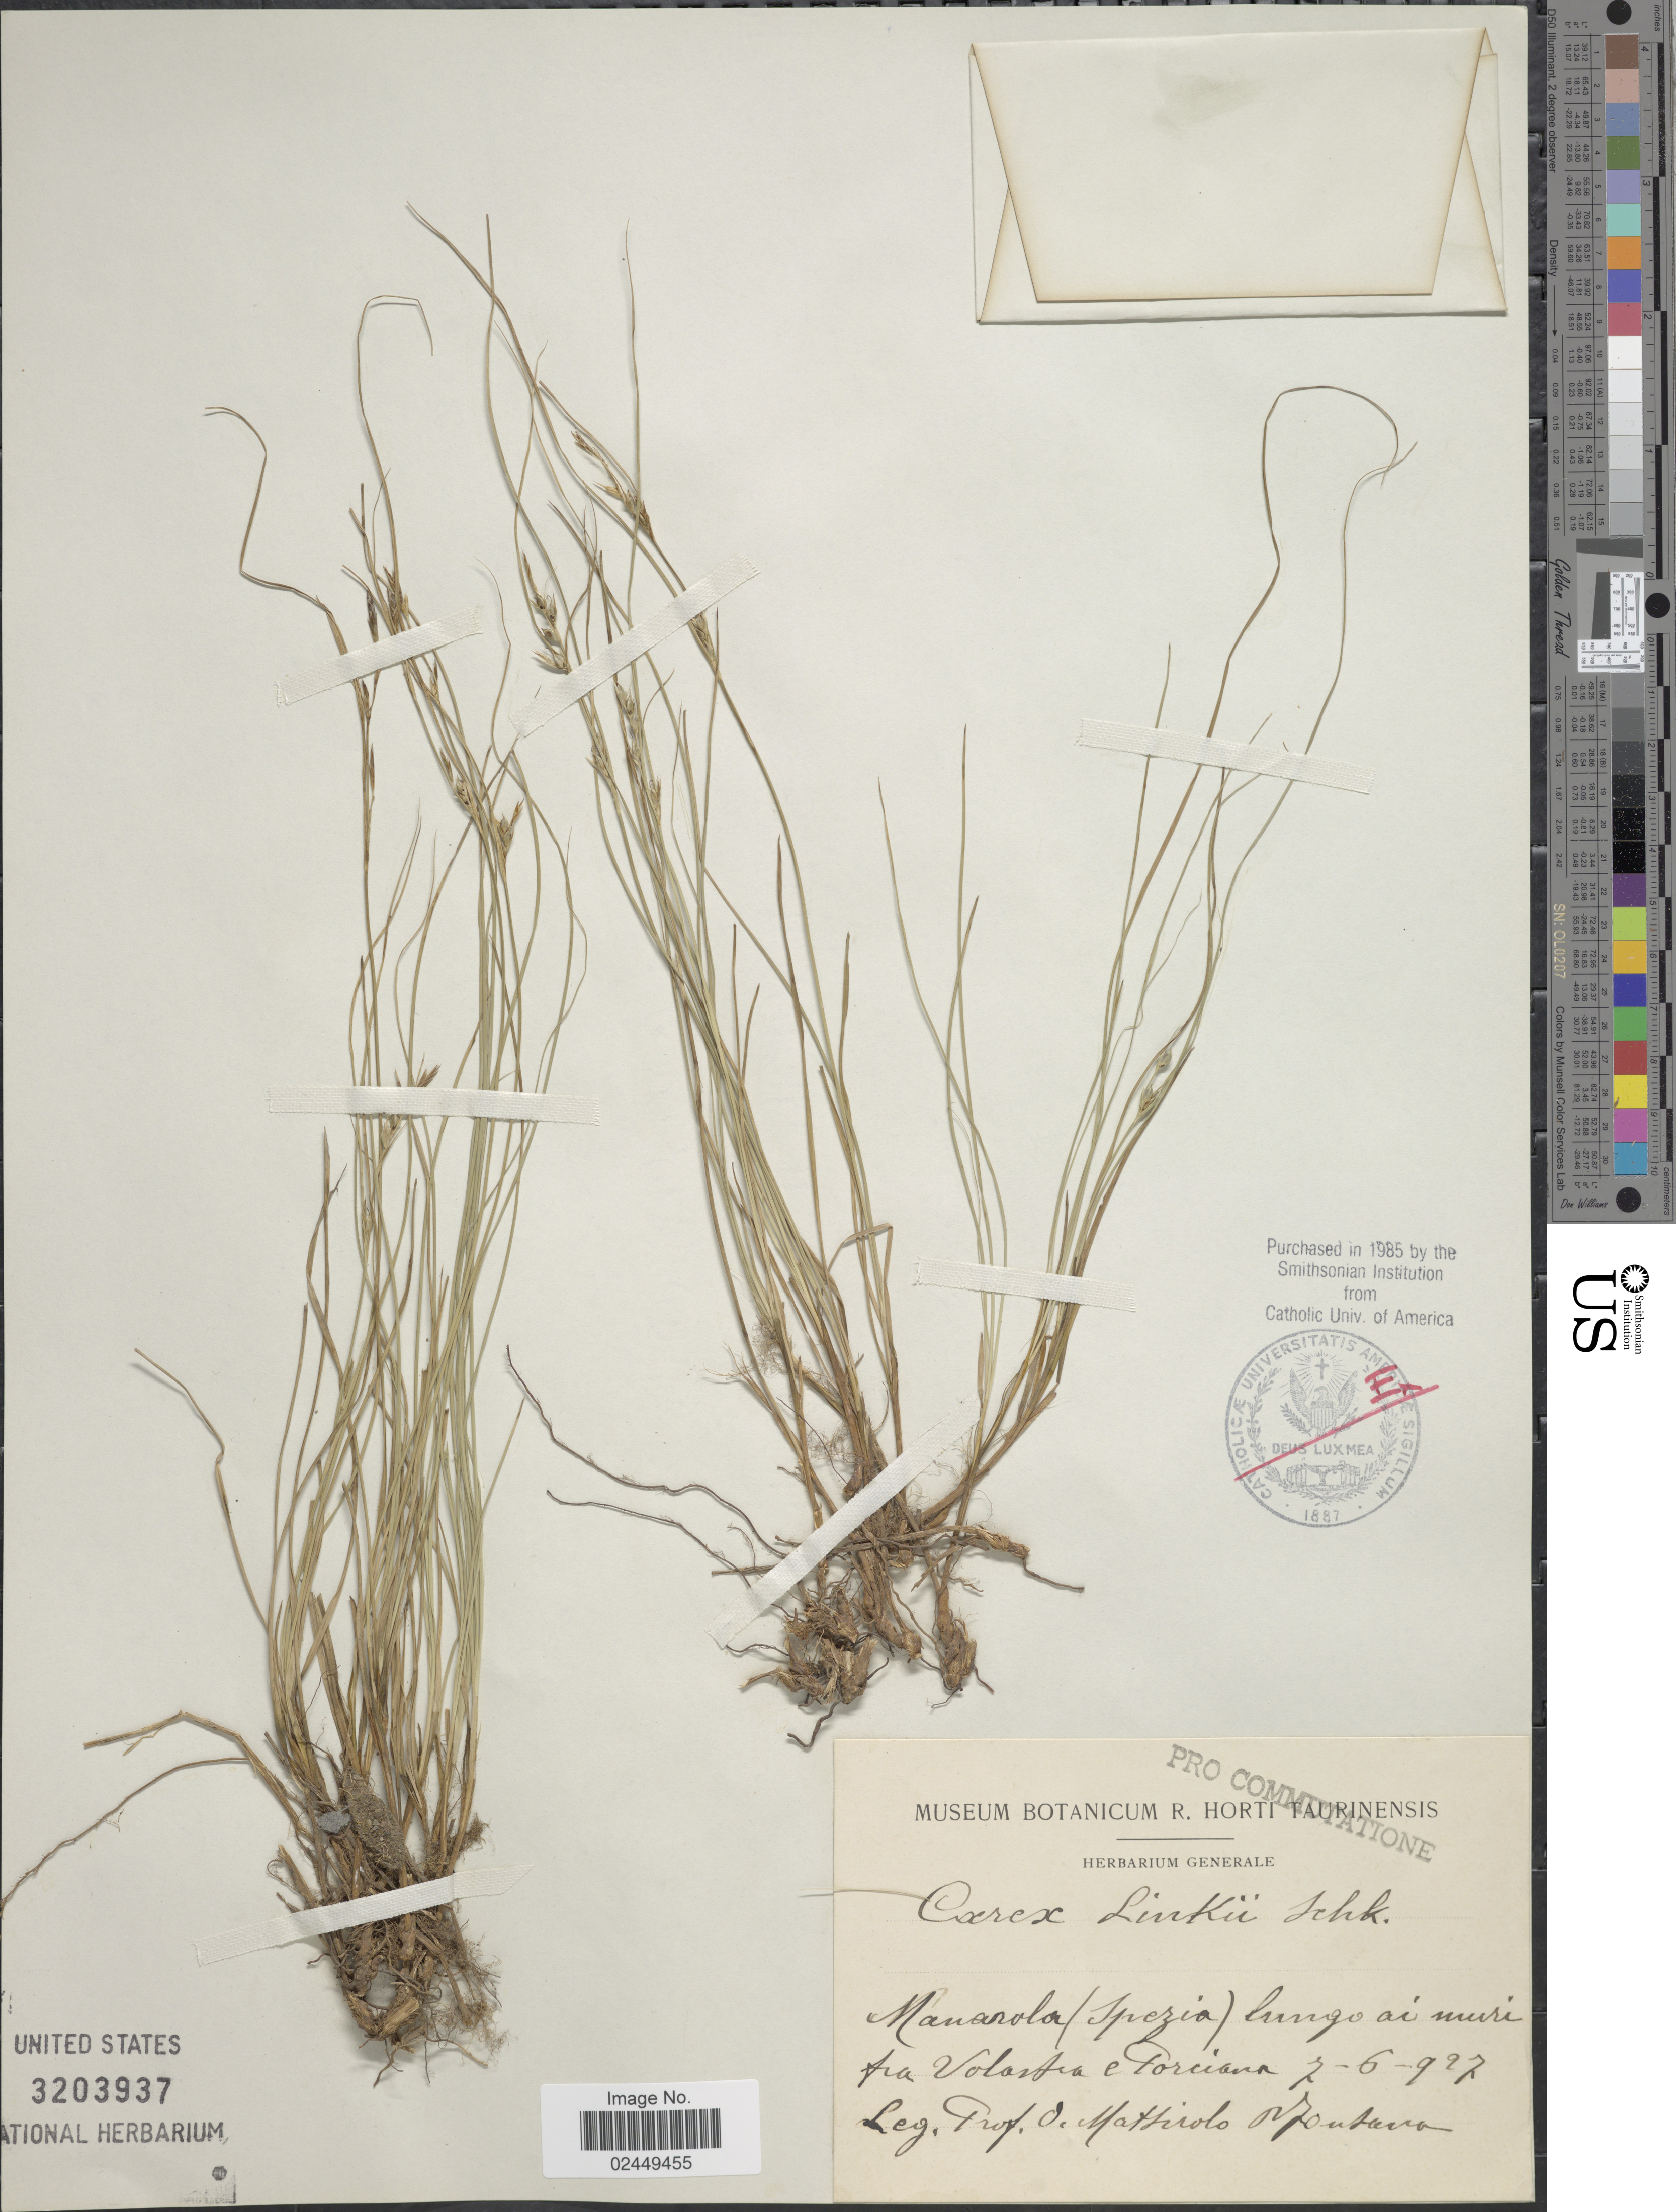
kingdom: Plantae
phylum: Tracheophyta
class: Liliopsida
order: Poales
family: Cyperaceae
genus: Carex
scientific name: Carex distachya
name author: Desf.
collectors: O. Mattirolo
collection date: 1927-06-07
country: Italy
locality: Manarola (Spezia) lungo ai muri fra Volastra e Porciana.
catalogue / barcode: US 3203937